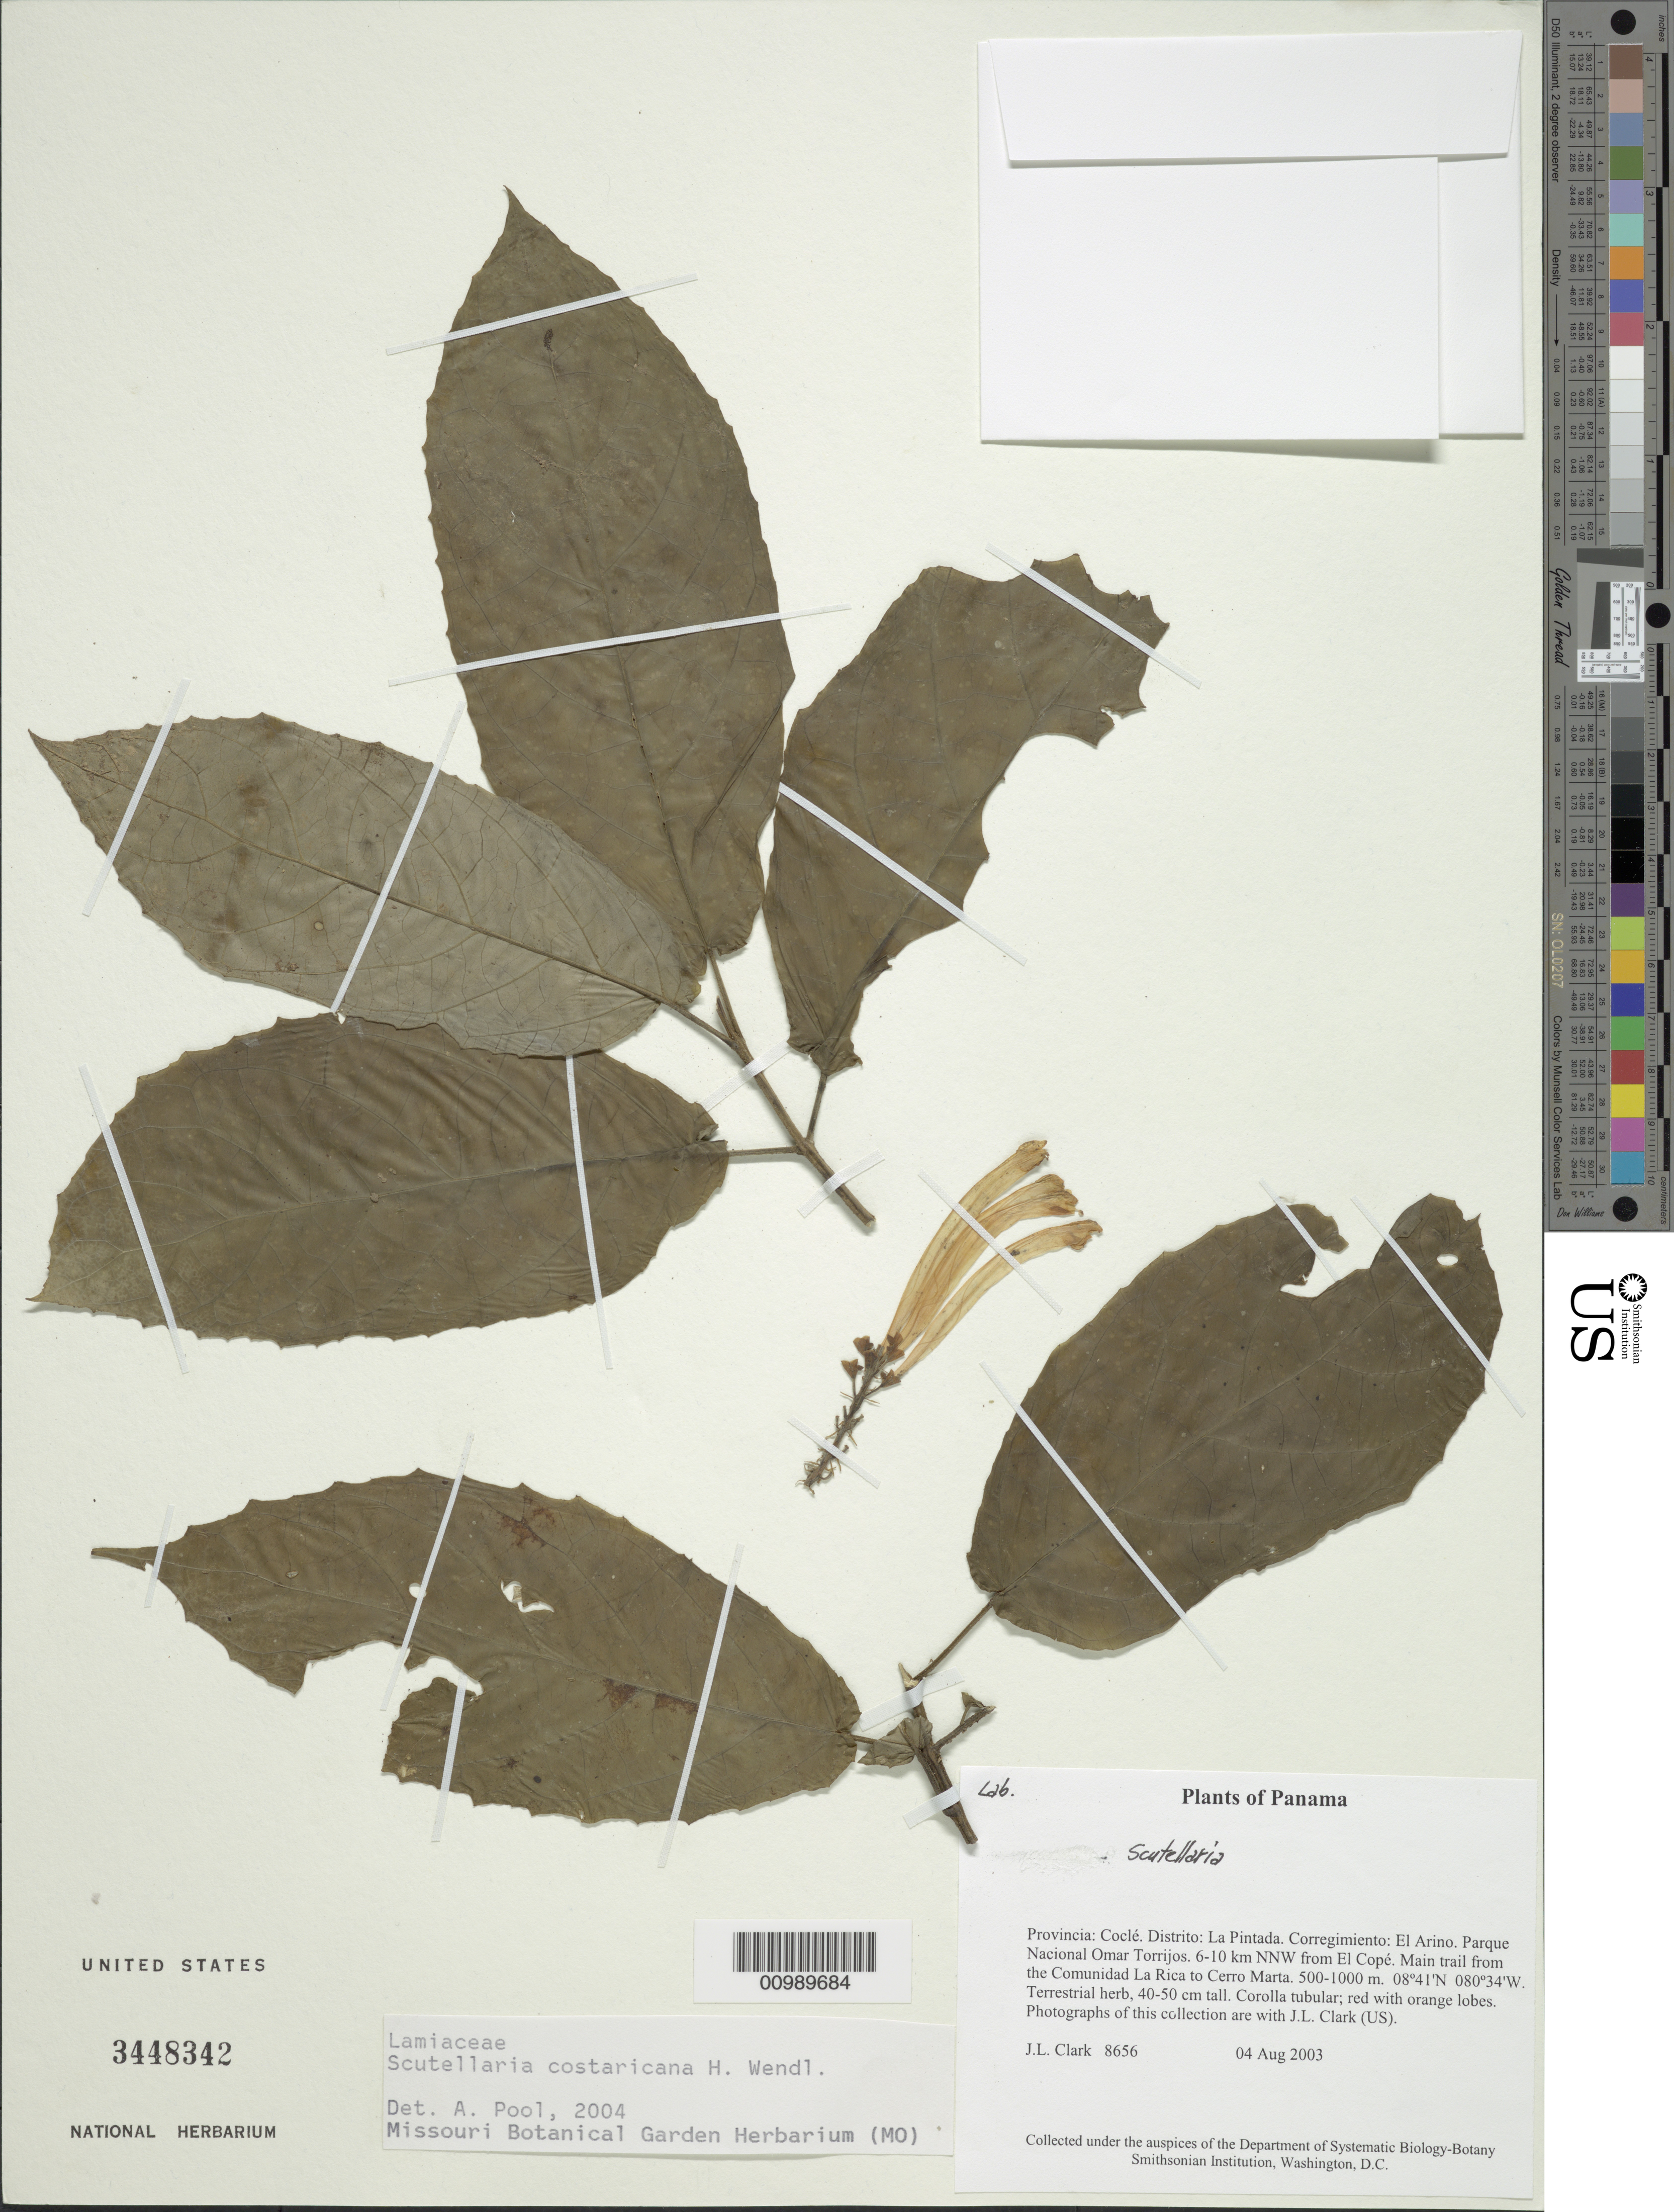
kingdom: Plantae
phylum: Tracheophyta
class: Magnoliopsida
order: Lamiales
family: Lamiaceae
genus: Scutellaria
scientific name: Scutellaria costaricana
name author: H. Wendl.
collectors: J. L. Clark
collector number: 08656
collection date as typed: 04 Aug 2003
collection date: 2003-08-04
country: Panama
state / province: Coclé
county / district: La Pintada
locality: Corregimiento: El Arino. Parque Nacional Omar Torrijos. 6-10 km NNW from El Copé. Main trail from the Comunidad La Rica to Cerro Marta.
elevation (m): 500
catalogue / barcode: US 3448342